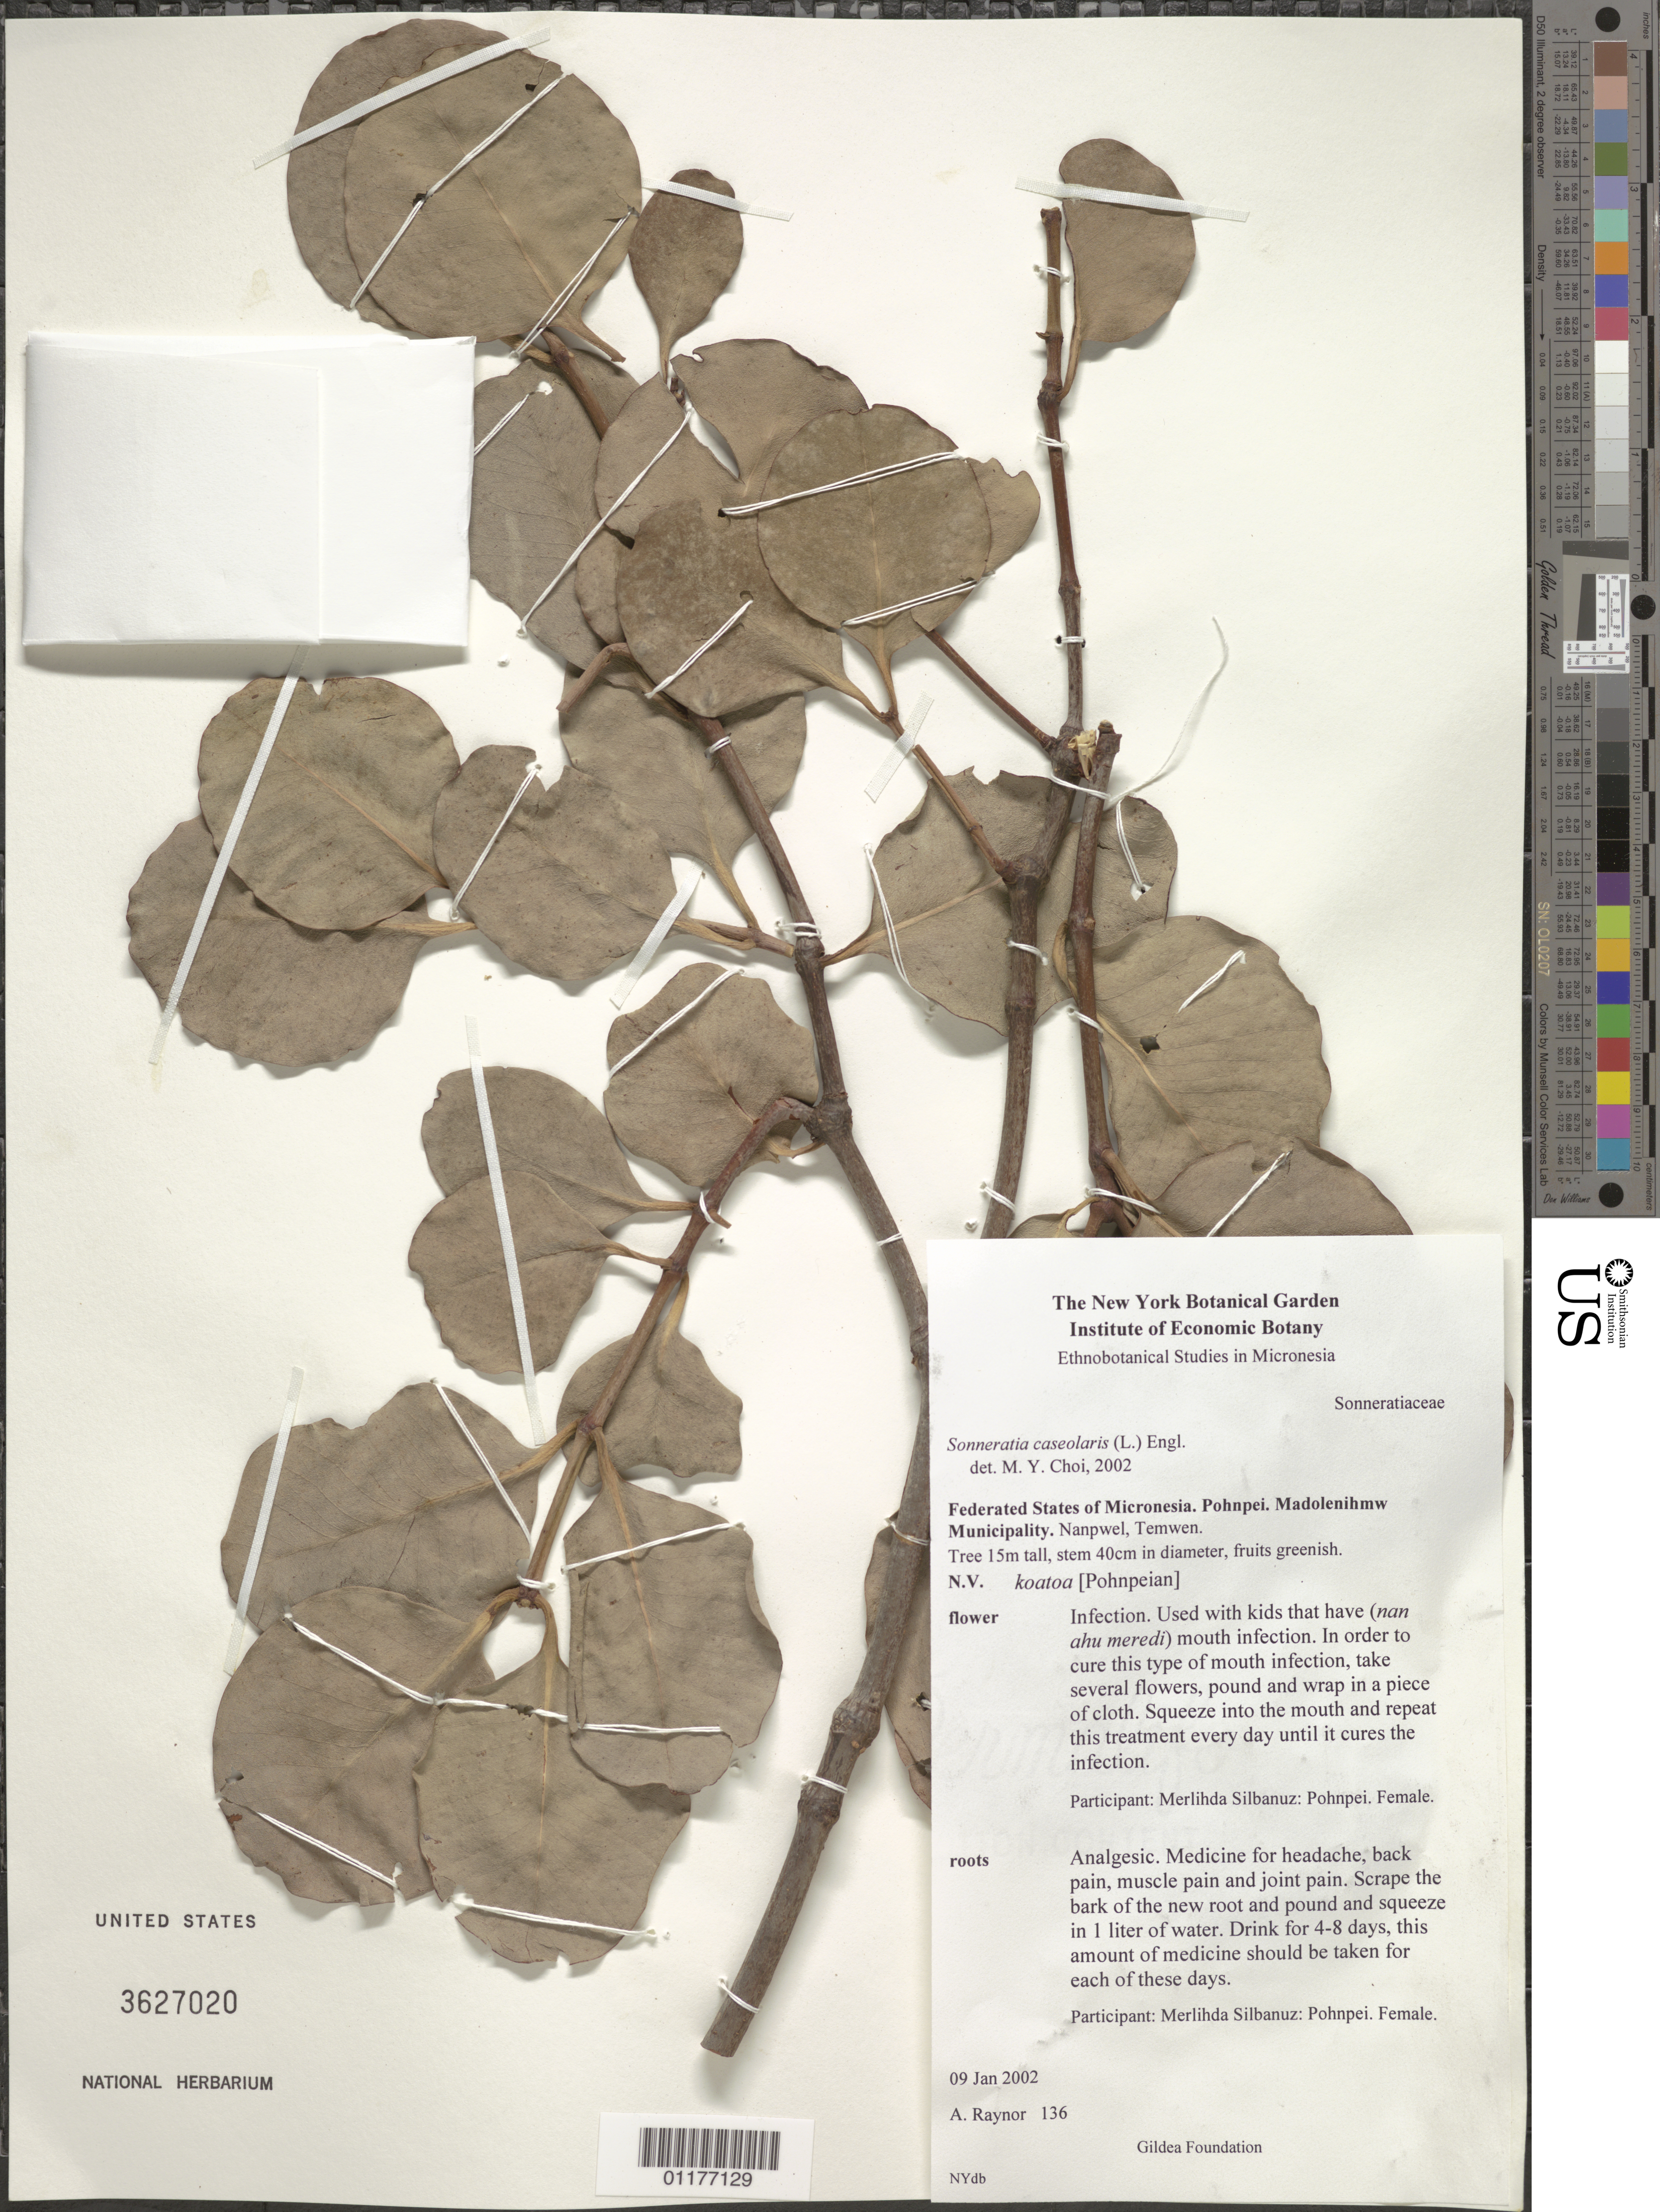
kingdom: Plantae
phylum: Tracheophyta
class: Magnoliopsida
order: Myrtales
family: Lythraceae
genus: Sonneratia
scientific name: Sonneratia caseolaris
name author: (L.) Engl.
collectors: A. Raynor & M. Silbanuz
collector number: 136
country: Micronesia, Federated States of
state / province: Pohnpei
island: Pohnpei [Ponape]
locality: Madolenihmw, Nanpwei, Temwen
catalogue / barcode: US 3627020